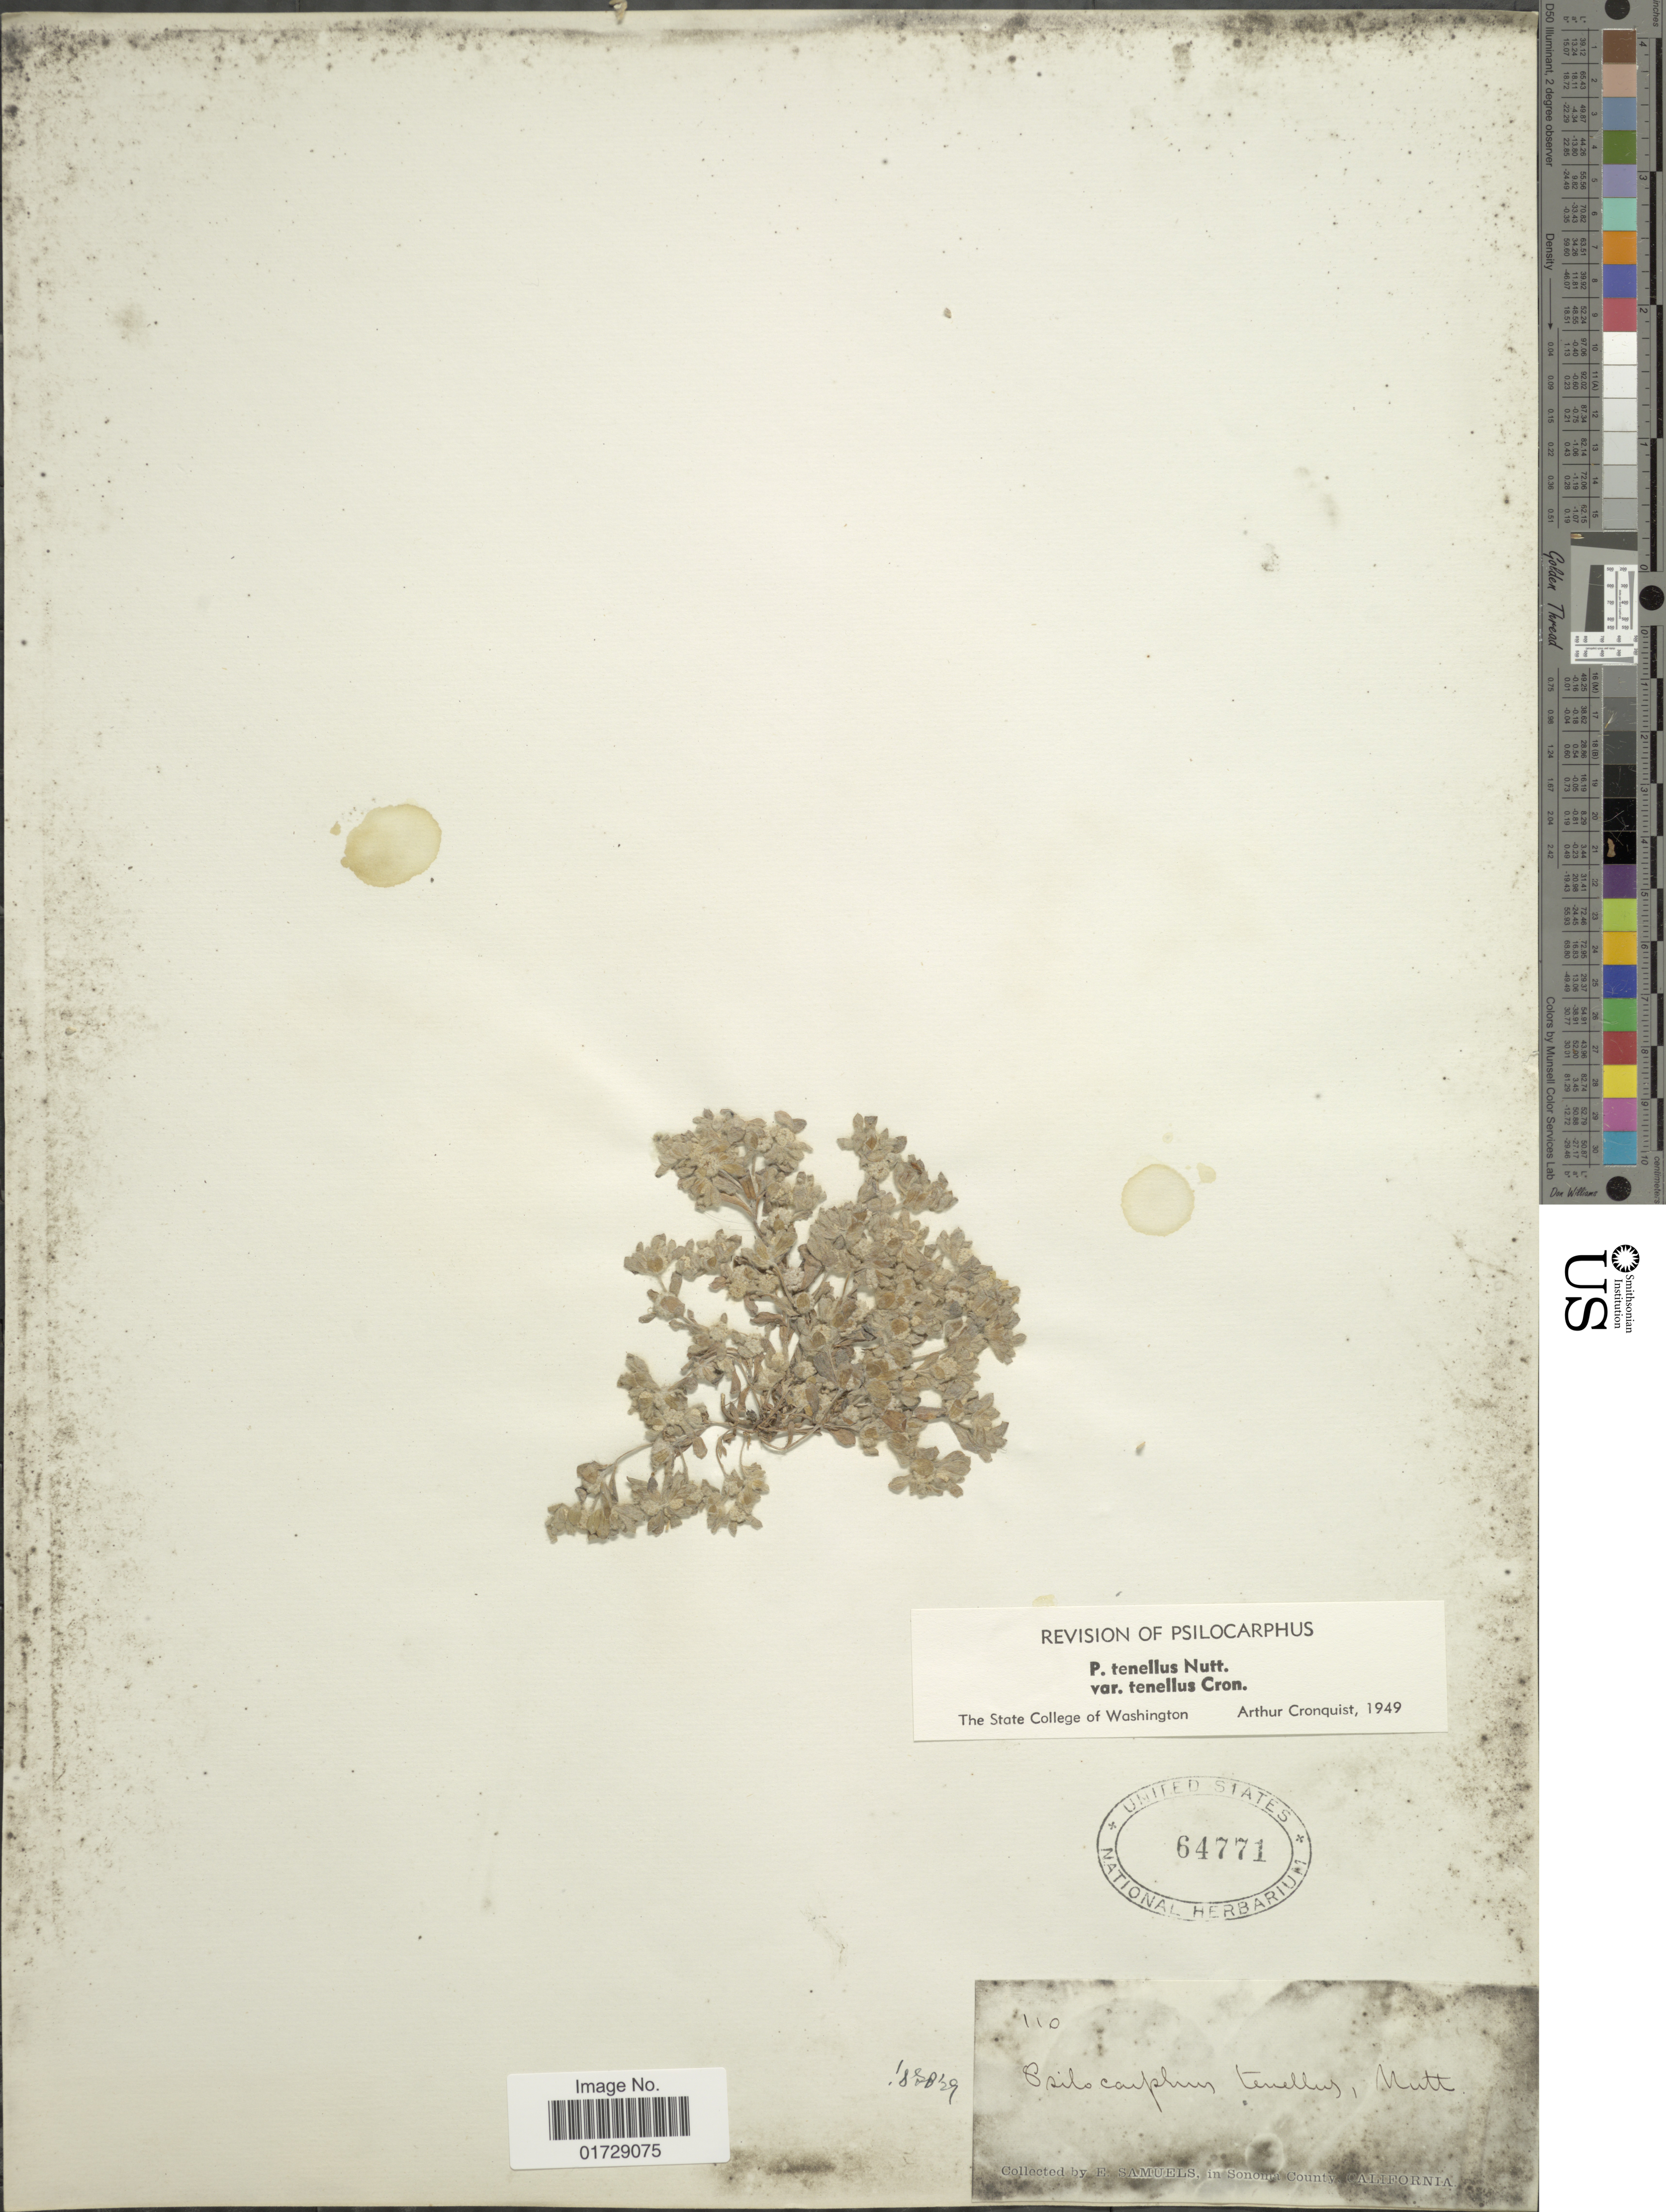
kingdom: Plantae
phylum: Tracheophyta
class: Magnoliopsida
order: Asterales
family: Asteraceae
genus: Psilocarphus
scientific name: Psilocarphus tenellus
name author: Nutt.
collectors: E. Samuels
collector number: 110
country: United States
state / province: California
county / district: Sonoma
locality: In Sonoma County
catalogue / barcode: US 64771